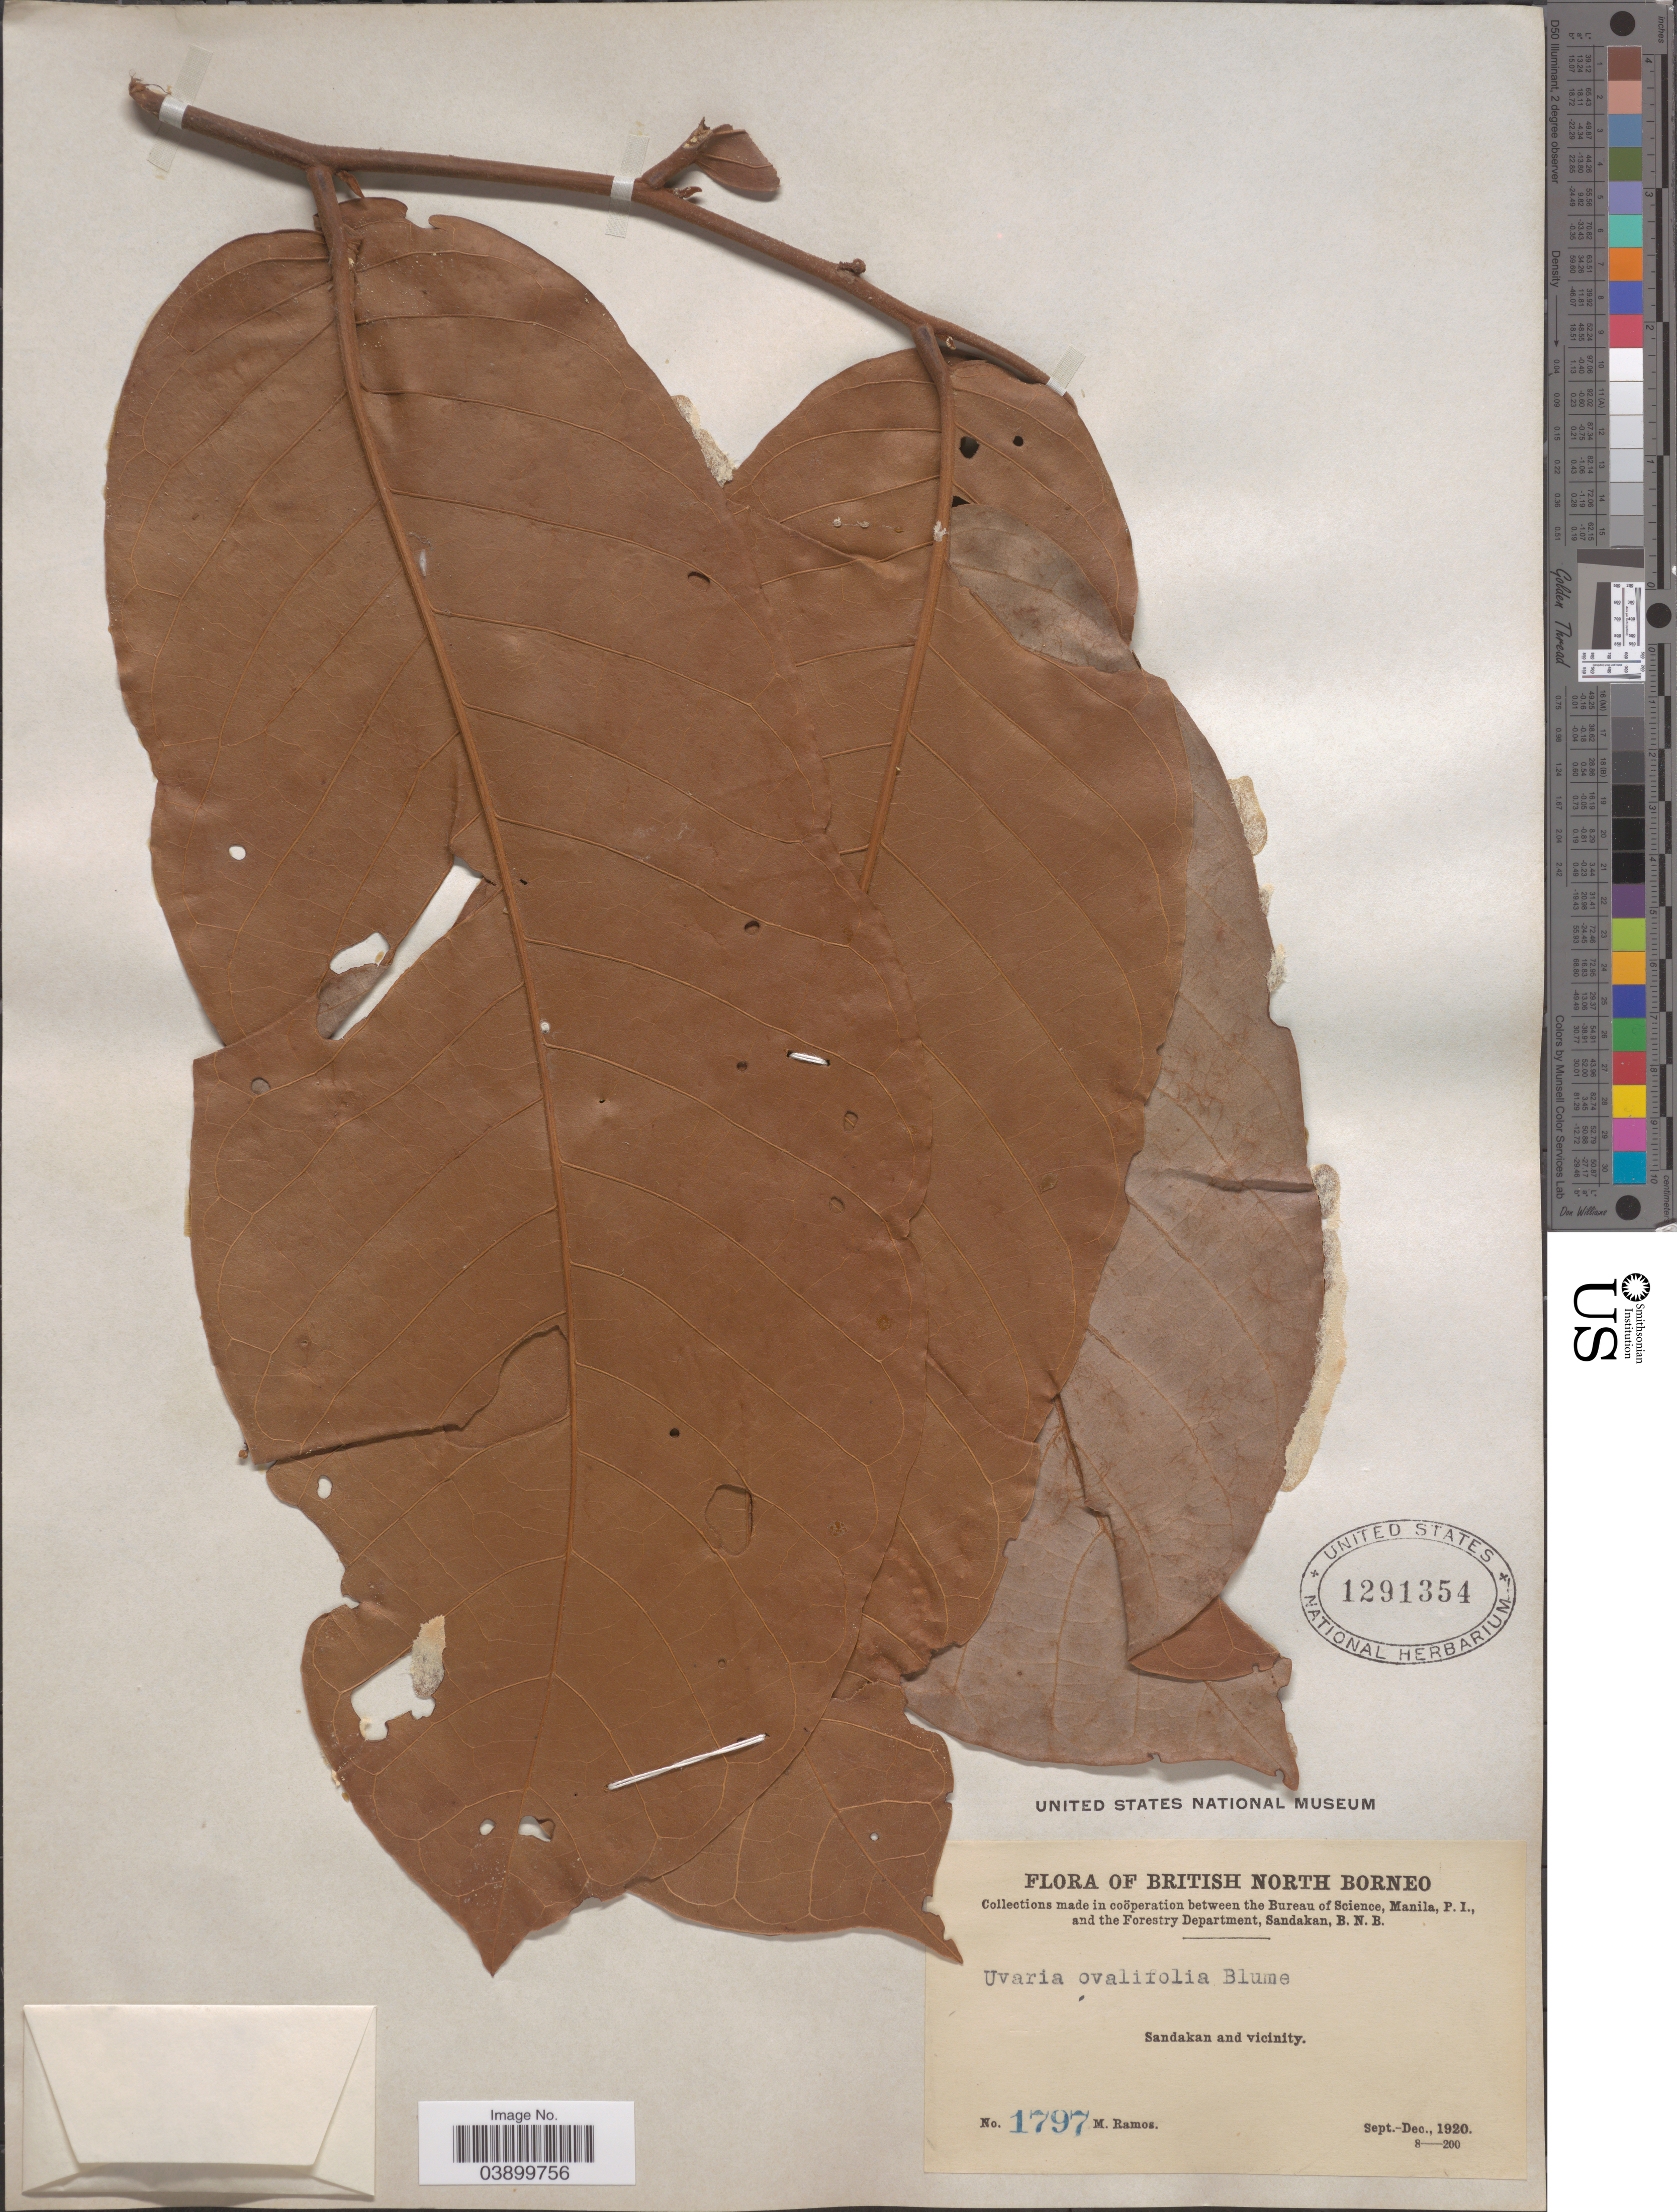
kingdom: Plantae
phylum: Tracheophyta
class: Magnoliopsida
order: Magnoliales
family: Annonaceae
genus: Uvaria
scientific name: Uvaria sorzogonensis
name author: C. Presl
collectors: M. Ramos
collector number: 1797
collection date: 1920-09/1920-12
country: Malaysia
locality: British North Borneo. Sandakan and vicinity.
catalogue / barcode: US 1291354